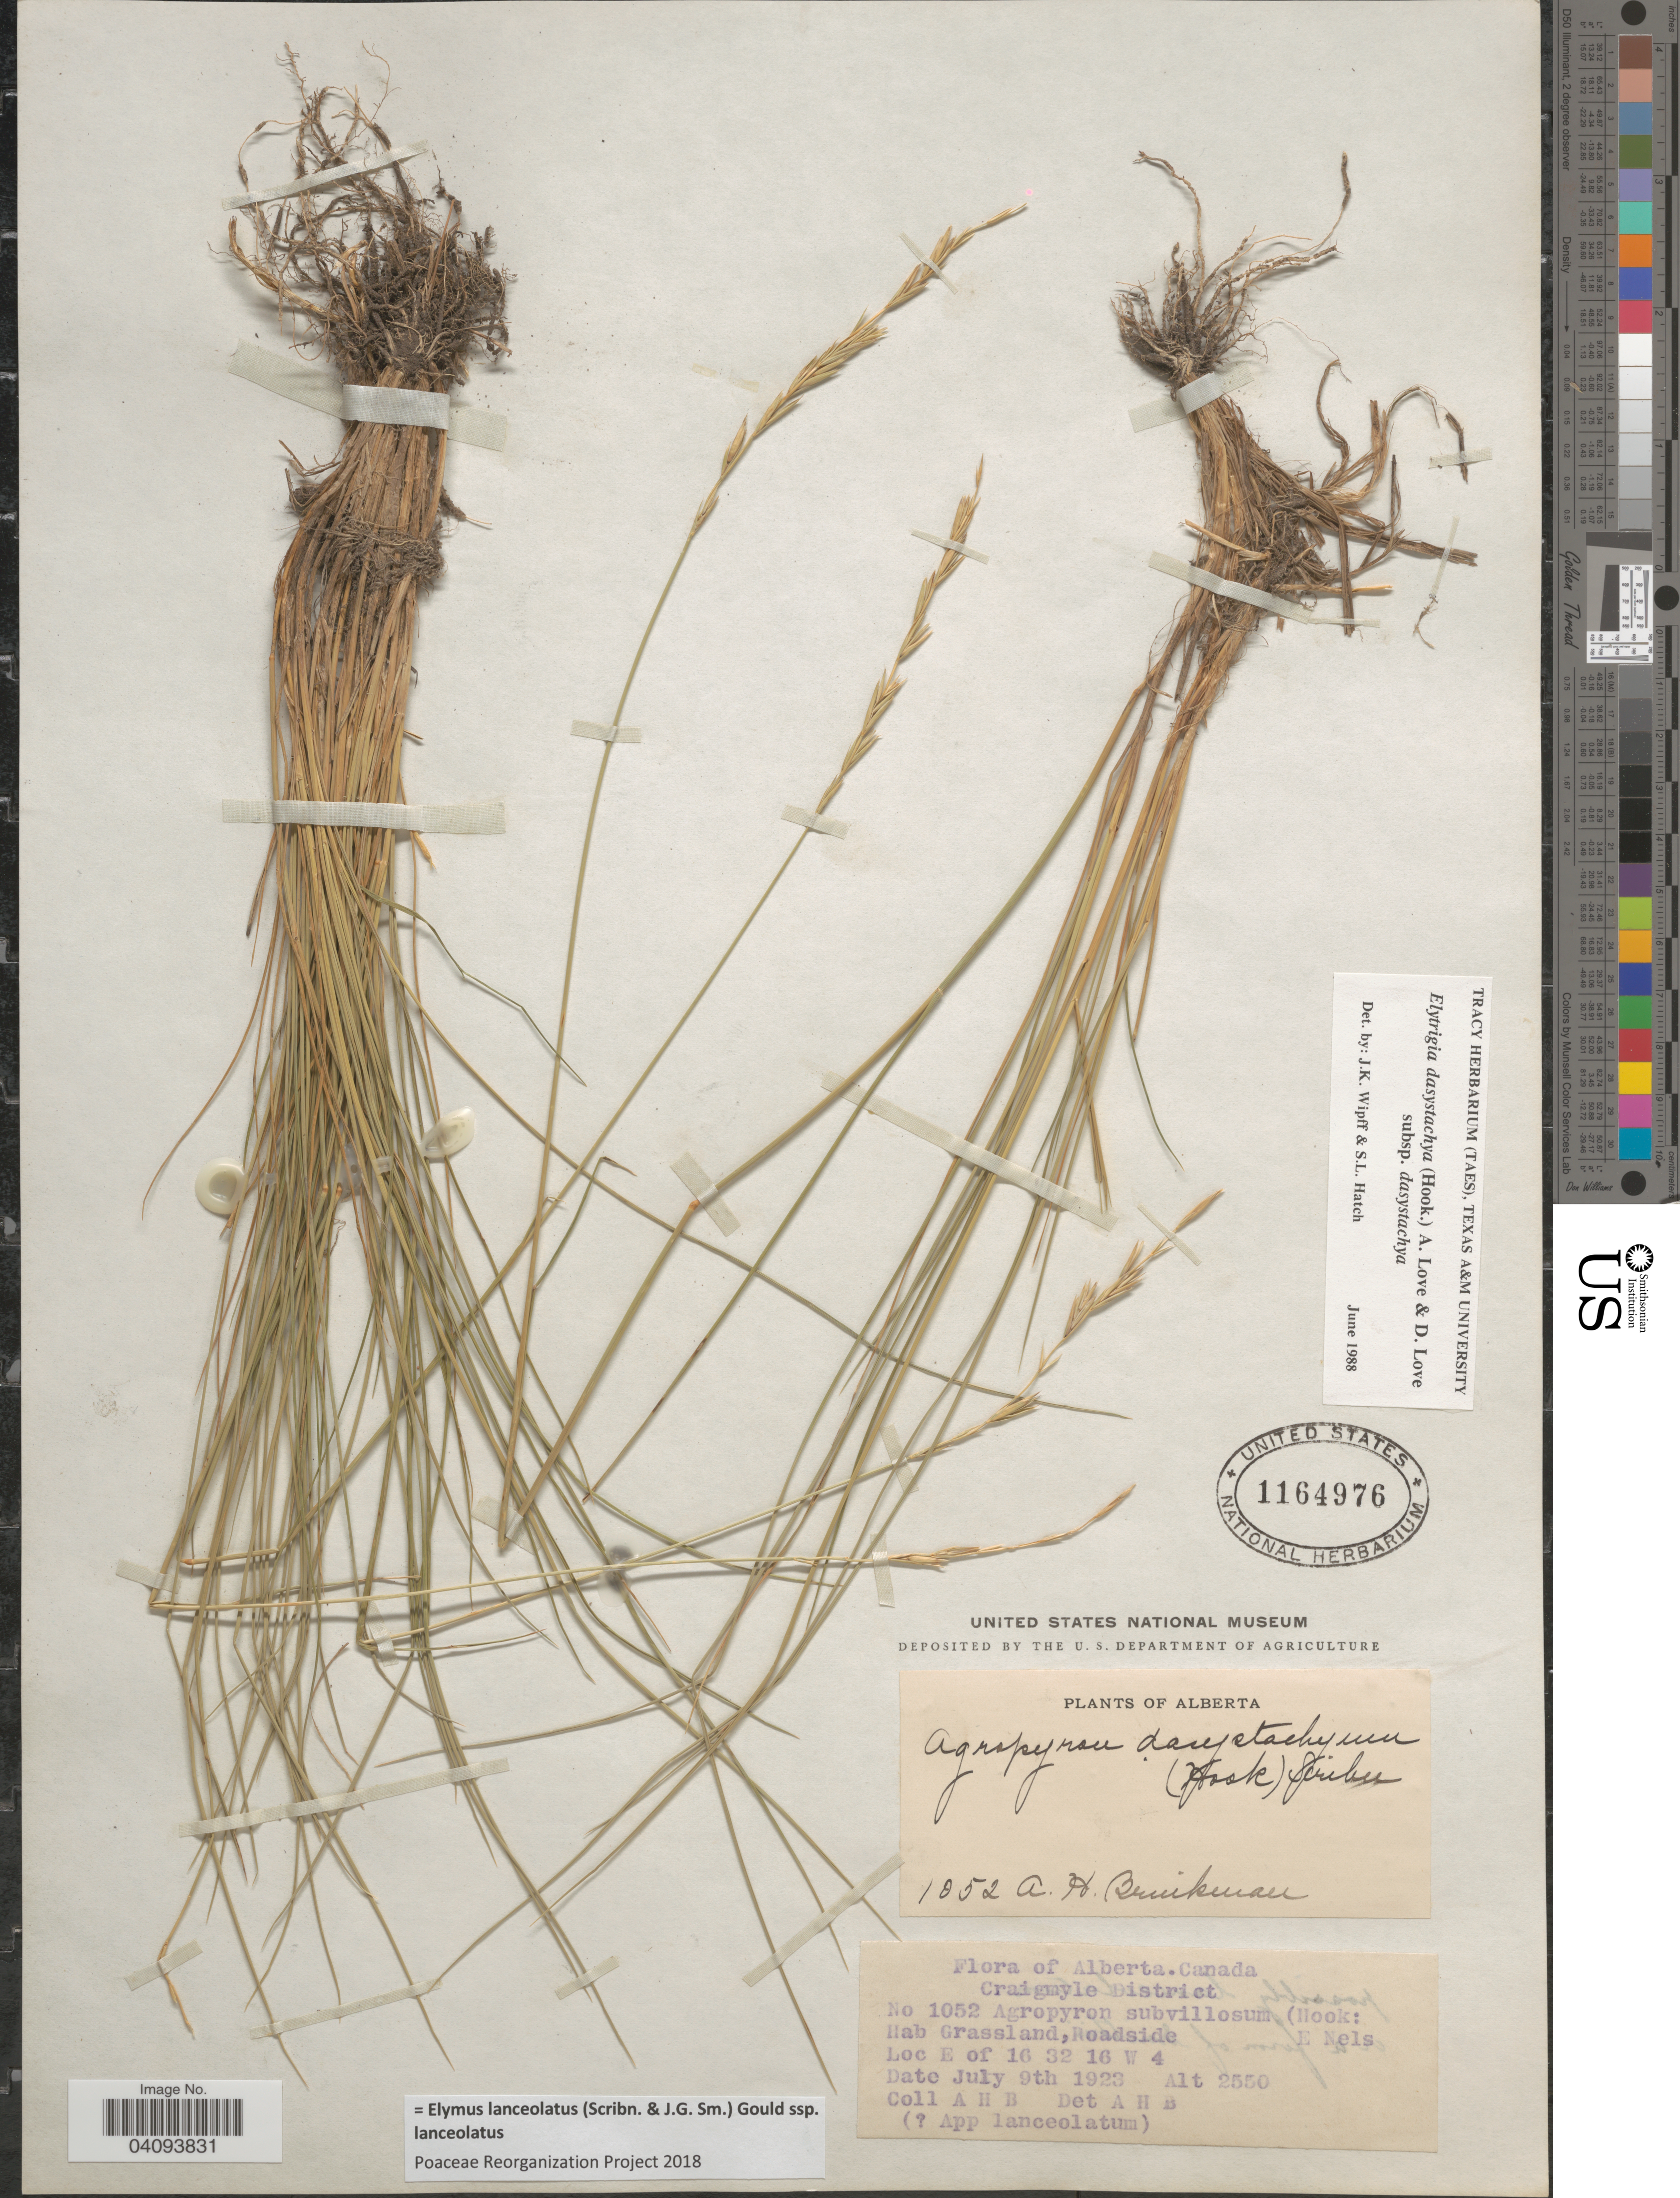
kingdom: Plantae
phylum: Tracheophyta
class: Liliopsida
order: Poales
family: Poaceae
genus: Elymus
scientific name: Elymus lanceolatus subsp. lanceolatus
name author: (Scribn. & J.G. Sm.) Gould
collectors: A. Brinkman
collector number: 1052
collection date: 1923-07-09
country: Canada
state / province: Alberta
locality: Craigmyle District. E of 16 32 16 W 4.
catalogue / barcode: US 1164976